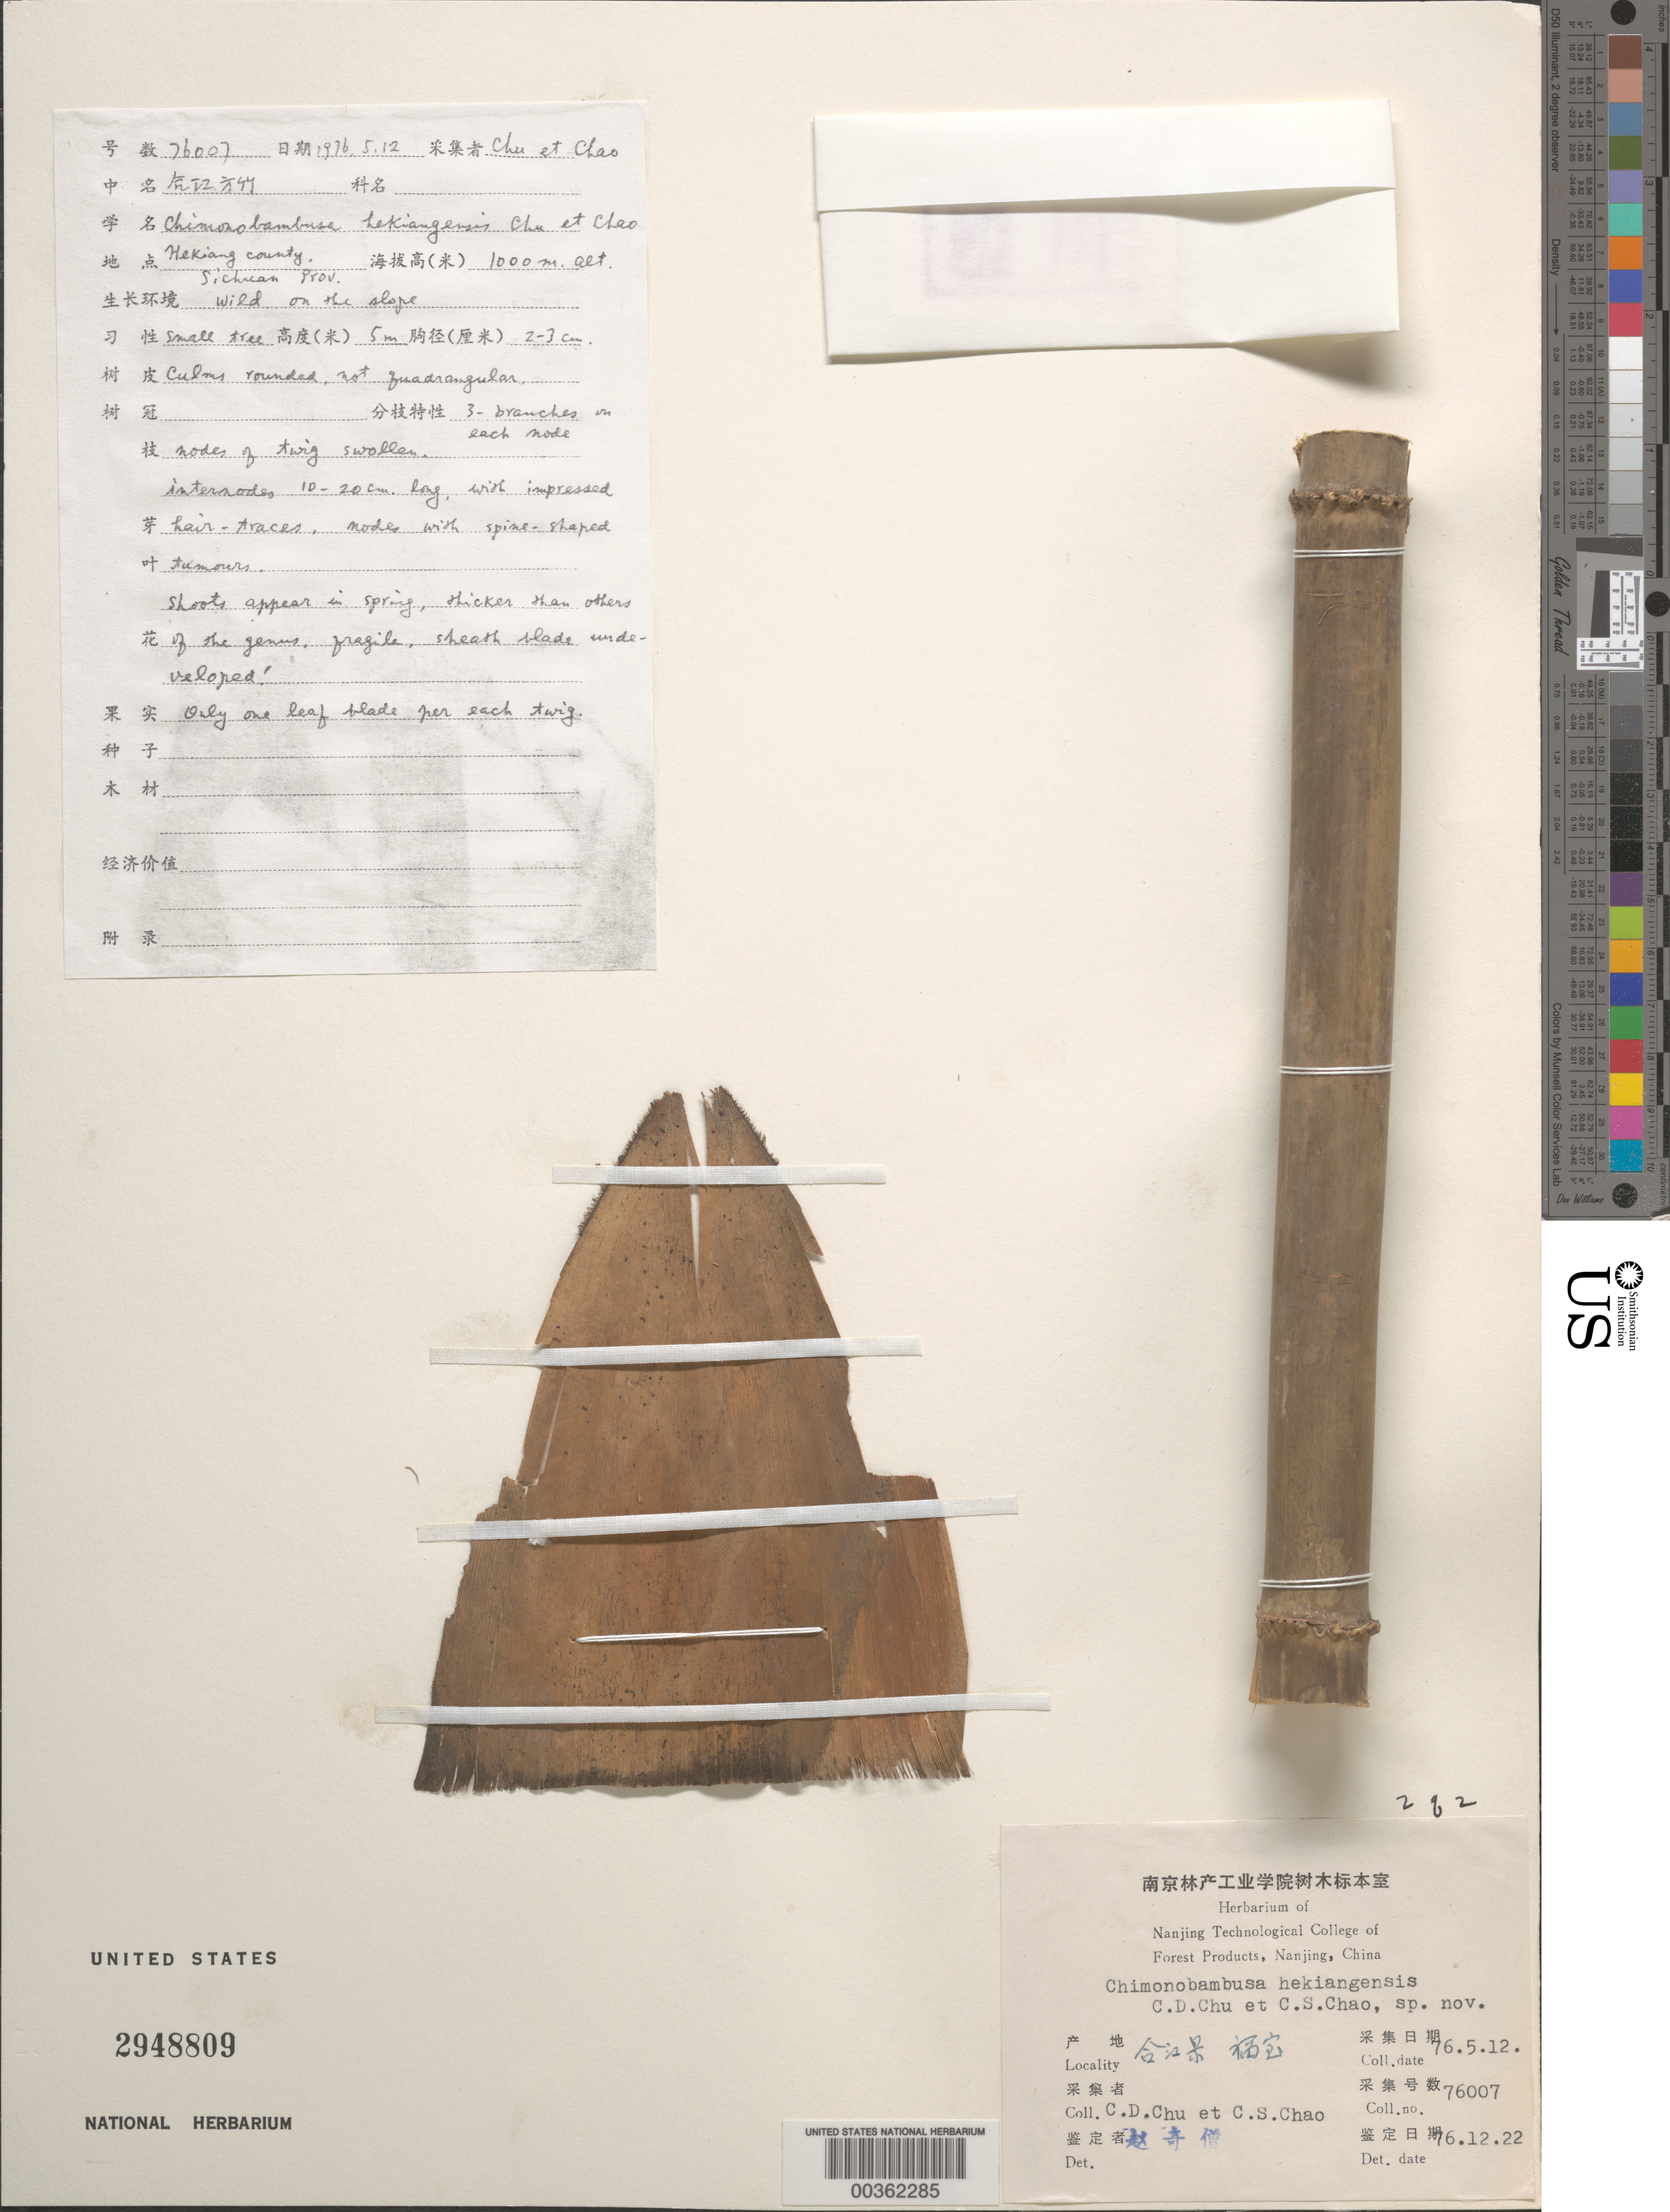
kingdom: Plantae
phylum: Tracheophyta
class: Liliopsida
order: Poales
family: Poaceae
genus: Chimonobambusa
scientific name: Chimonobambusa hejiangensis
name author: C.D. Chu & C.S. Chao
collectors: C. Chu & C. Chao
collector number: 76007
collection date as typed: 12 May 1976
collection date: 1976-05-12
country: China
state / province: Sichuan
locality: Hekiang cty, sichuan prov.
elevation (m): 1000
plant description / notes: Name as "hekiangensis" on specimen label; published as "hejiangensis".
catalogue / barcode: US 2948809